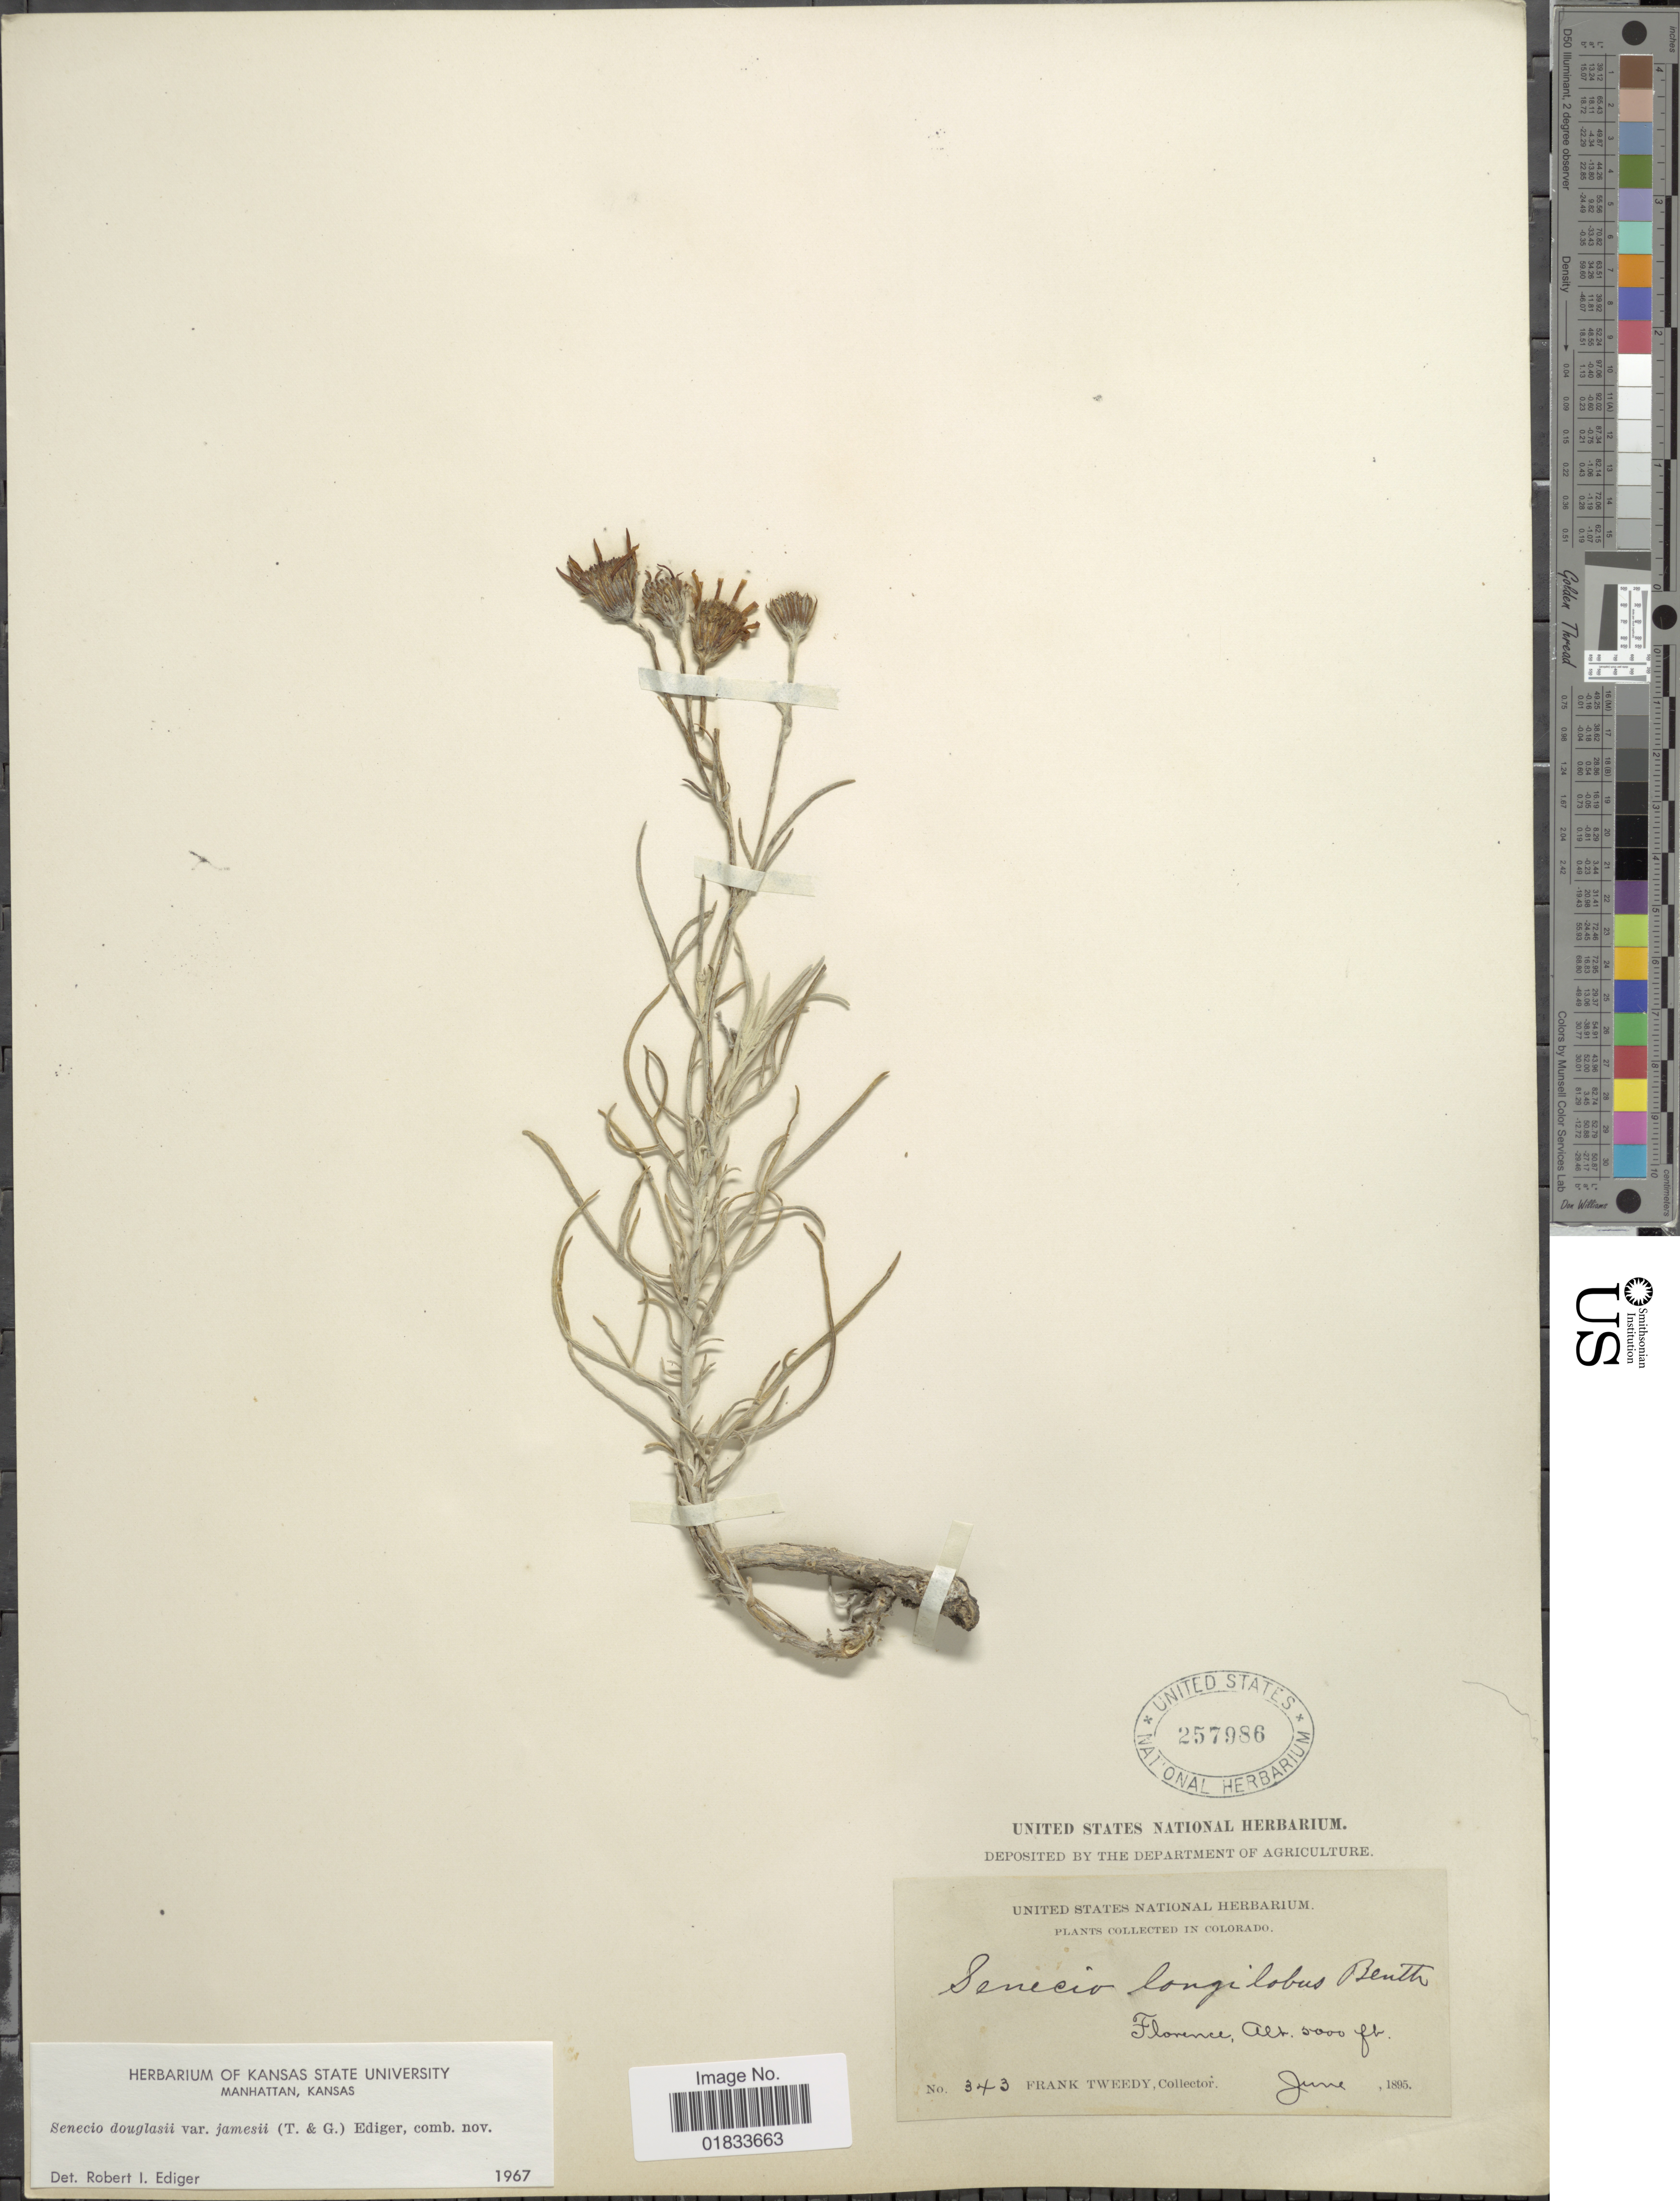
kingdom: Plantae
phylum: Tracheophyta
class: Magnoliopsida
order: Asterales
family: Asteraceae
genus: Senecio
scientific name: Senecio flaccidus var. flaccidus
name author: Less.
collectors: F. Tweedy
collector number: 343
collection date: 1895-06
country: United States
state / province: Colorado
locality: Florence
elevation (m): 1524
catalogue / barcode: US 257986